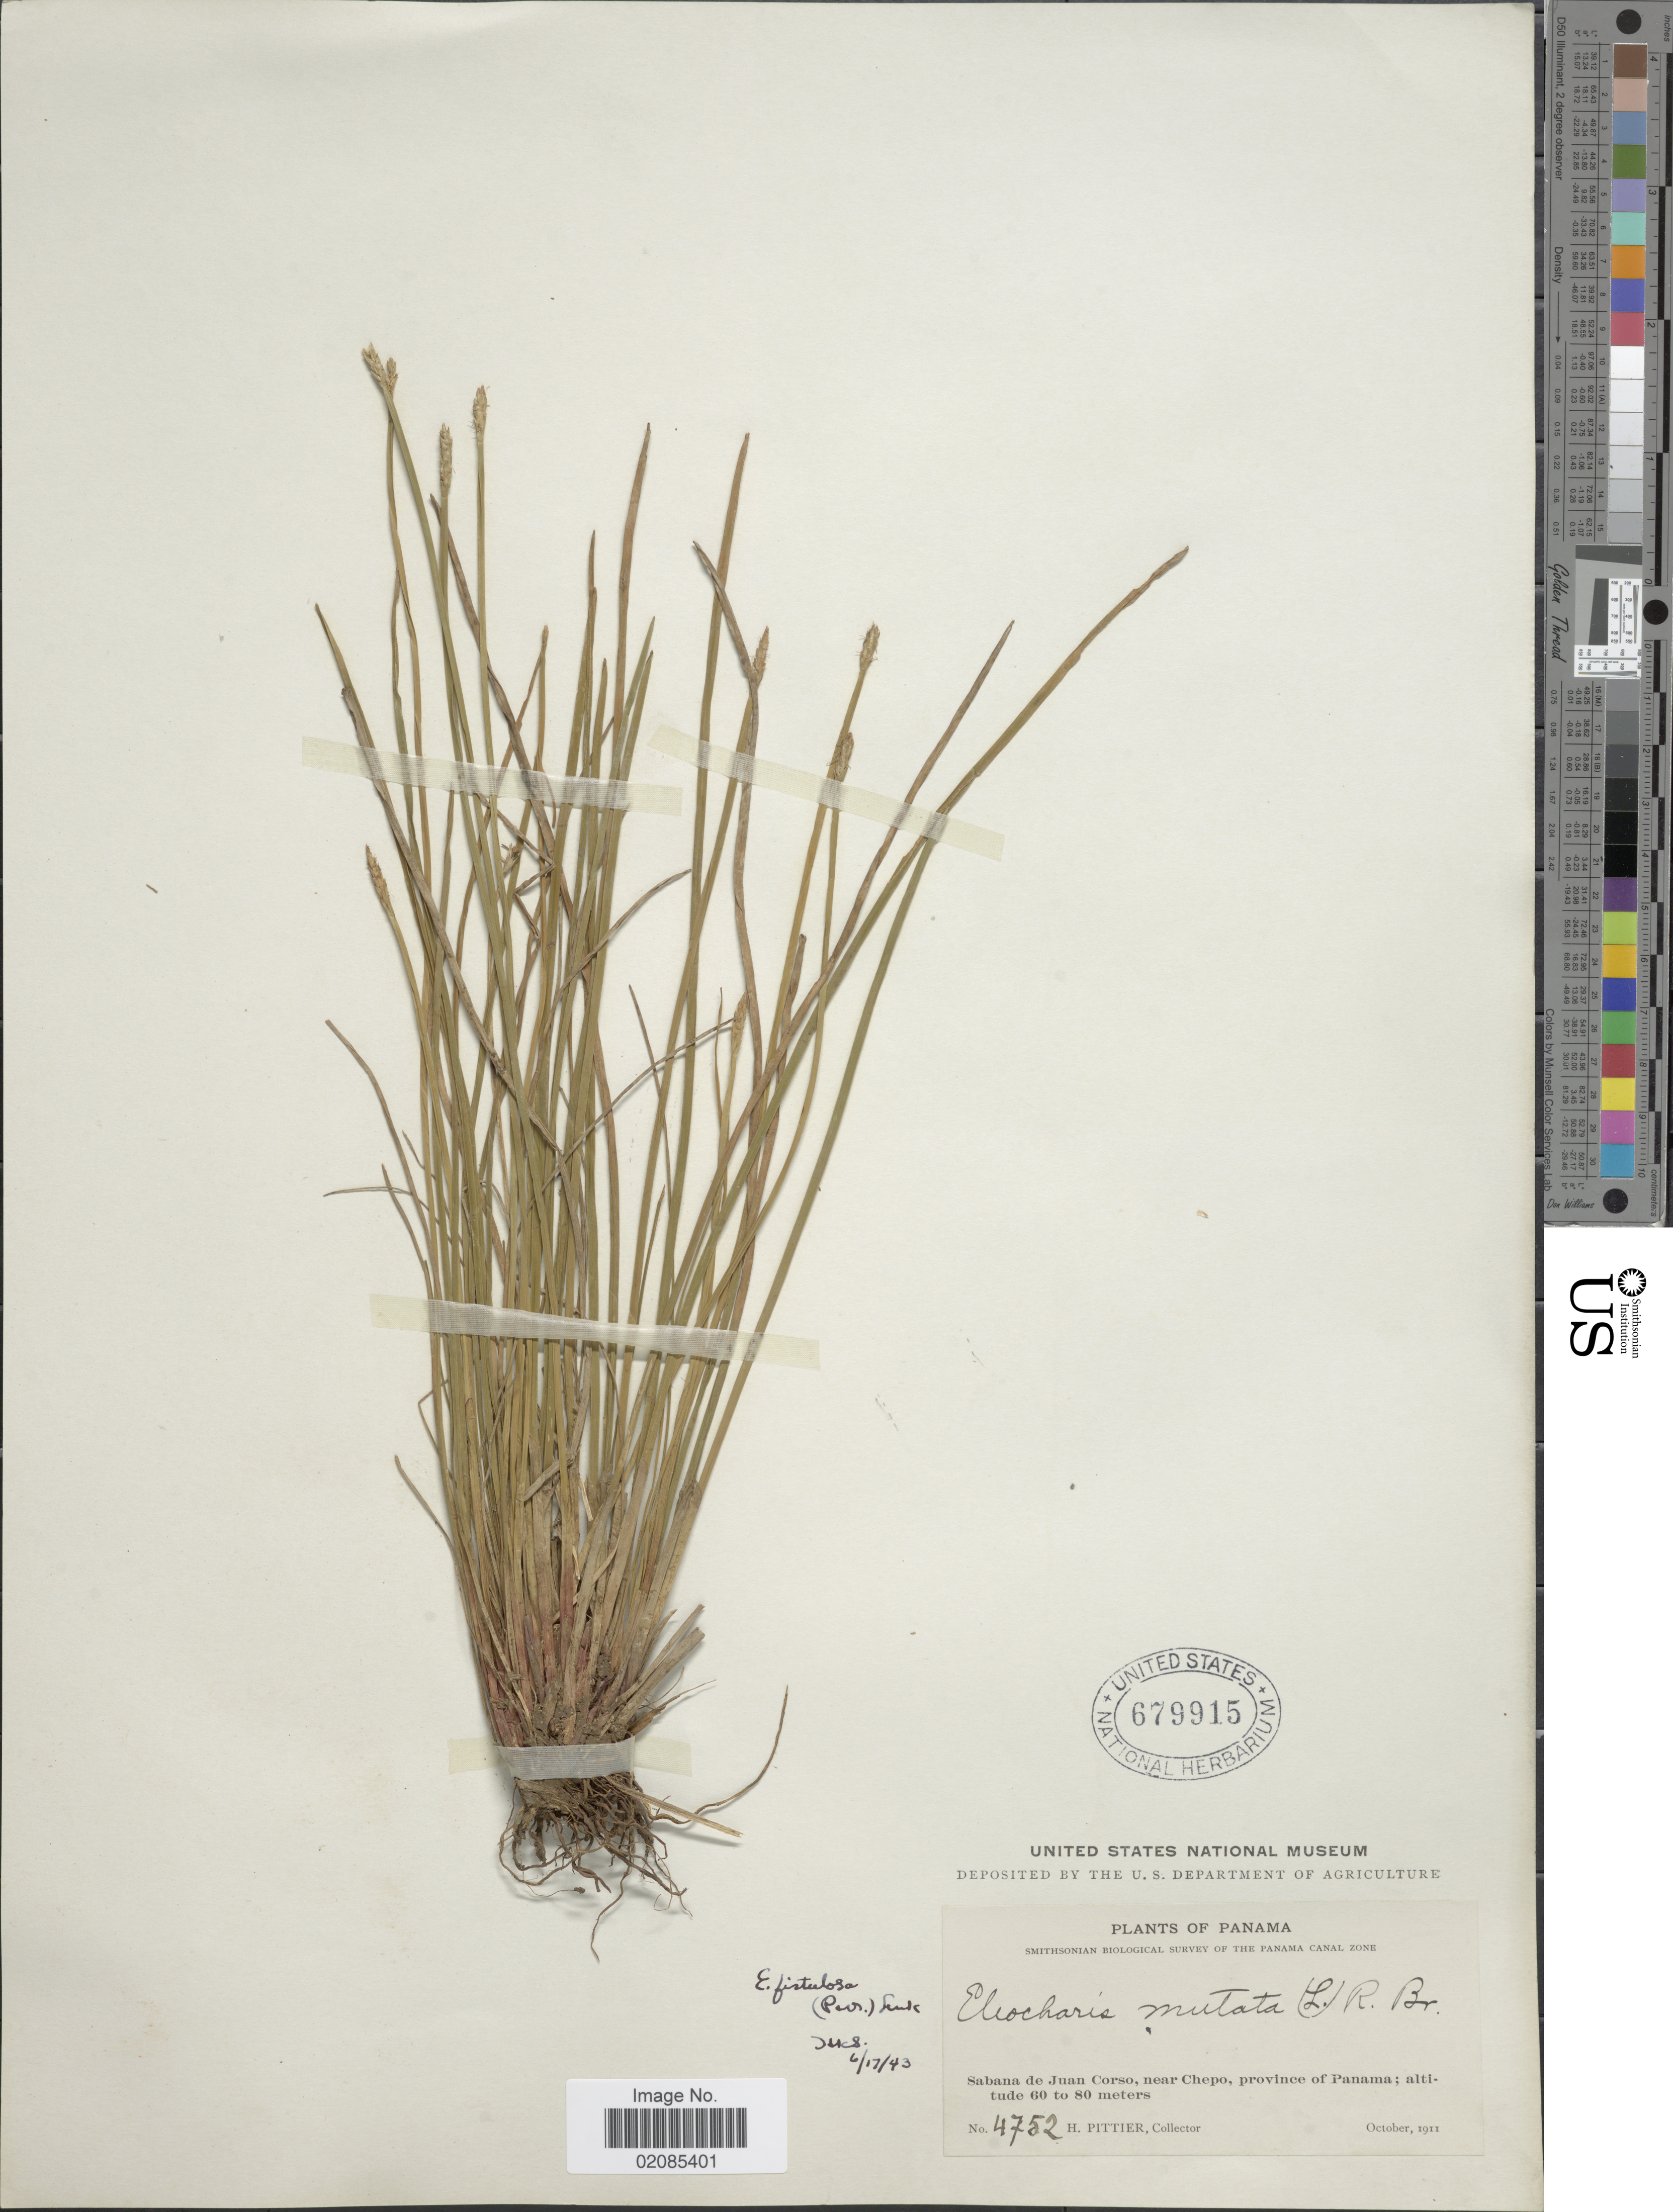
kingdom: Plantae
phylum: Tracheophyta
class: Liliopsida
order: Poales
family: Cyperaceae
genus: Eleocharis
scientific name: Eleocharis acutangula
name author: (Roxb.) Schult.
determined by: Strong, Mark T., (BOT), Smithsonian Institution - National Museum of Natural History (UNITED STATES)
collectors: H. F. Pittier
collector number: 4752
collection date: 1911-10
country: Panama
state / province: Panamá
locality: Canal Zone, Sabana de Juan Corso, near Chepo.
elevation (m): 60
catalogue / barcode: US 679915